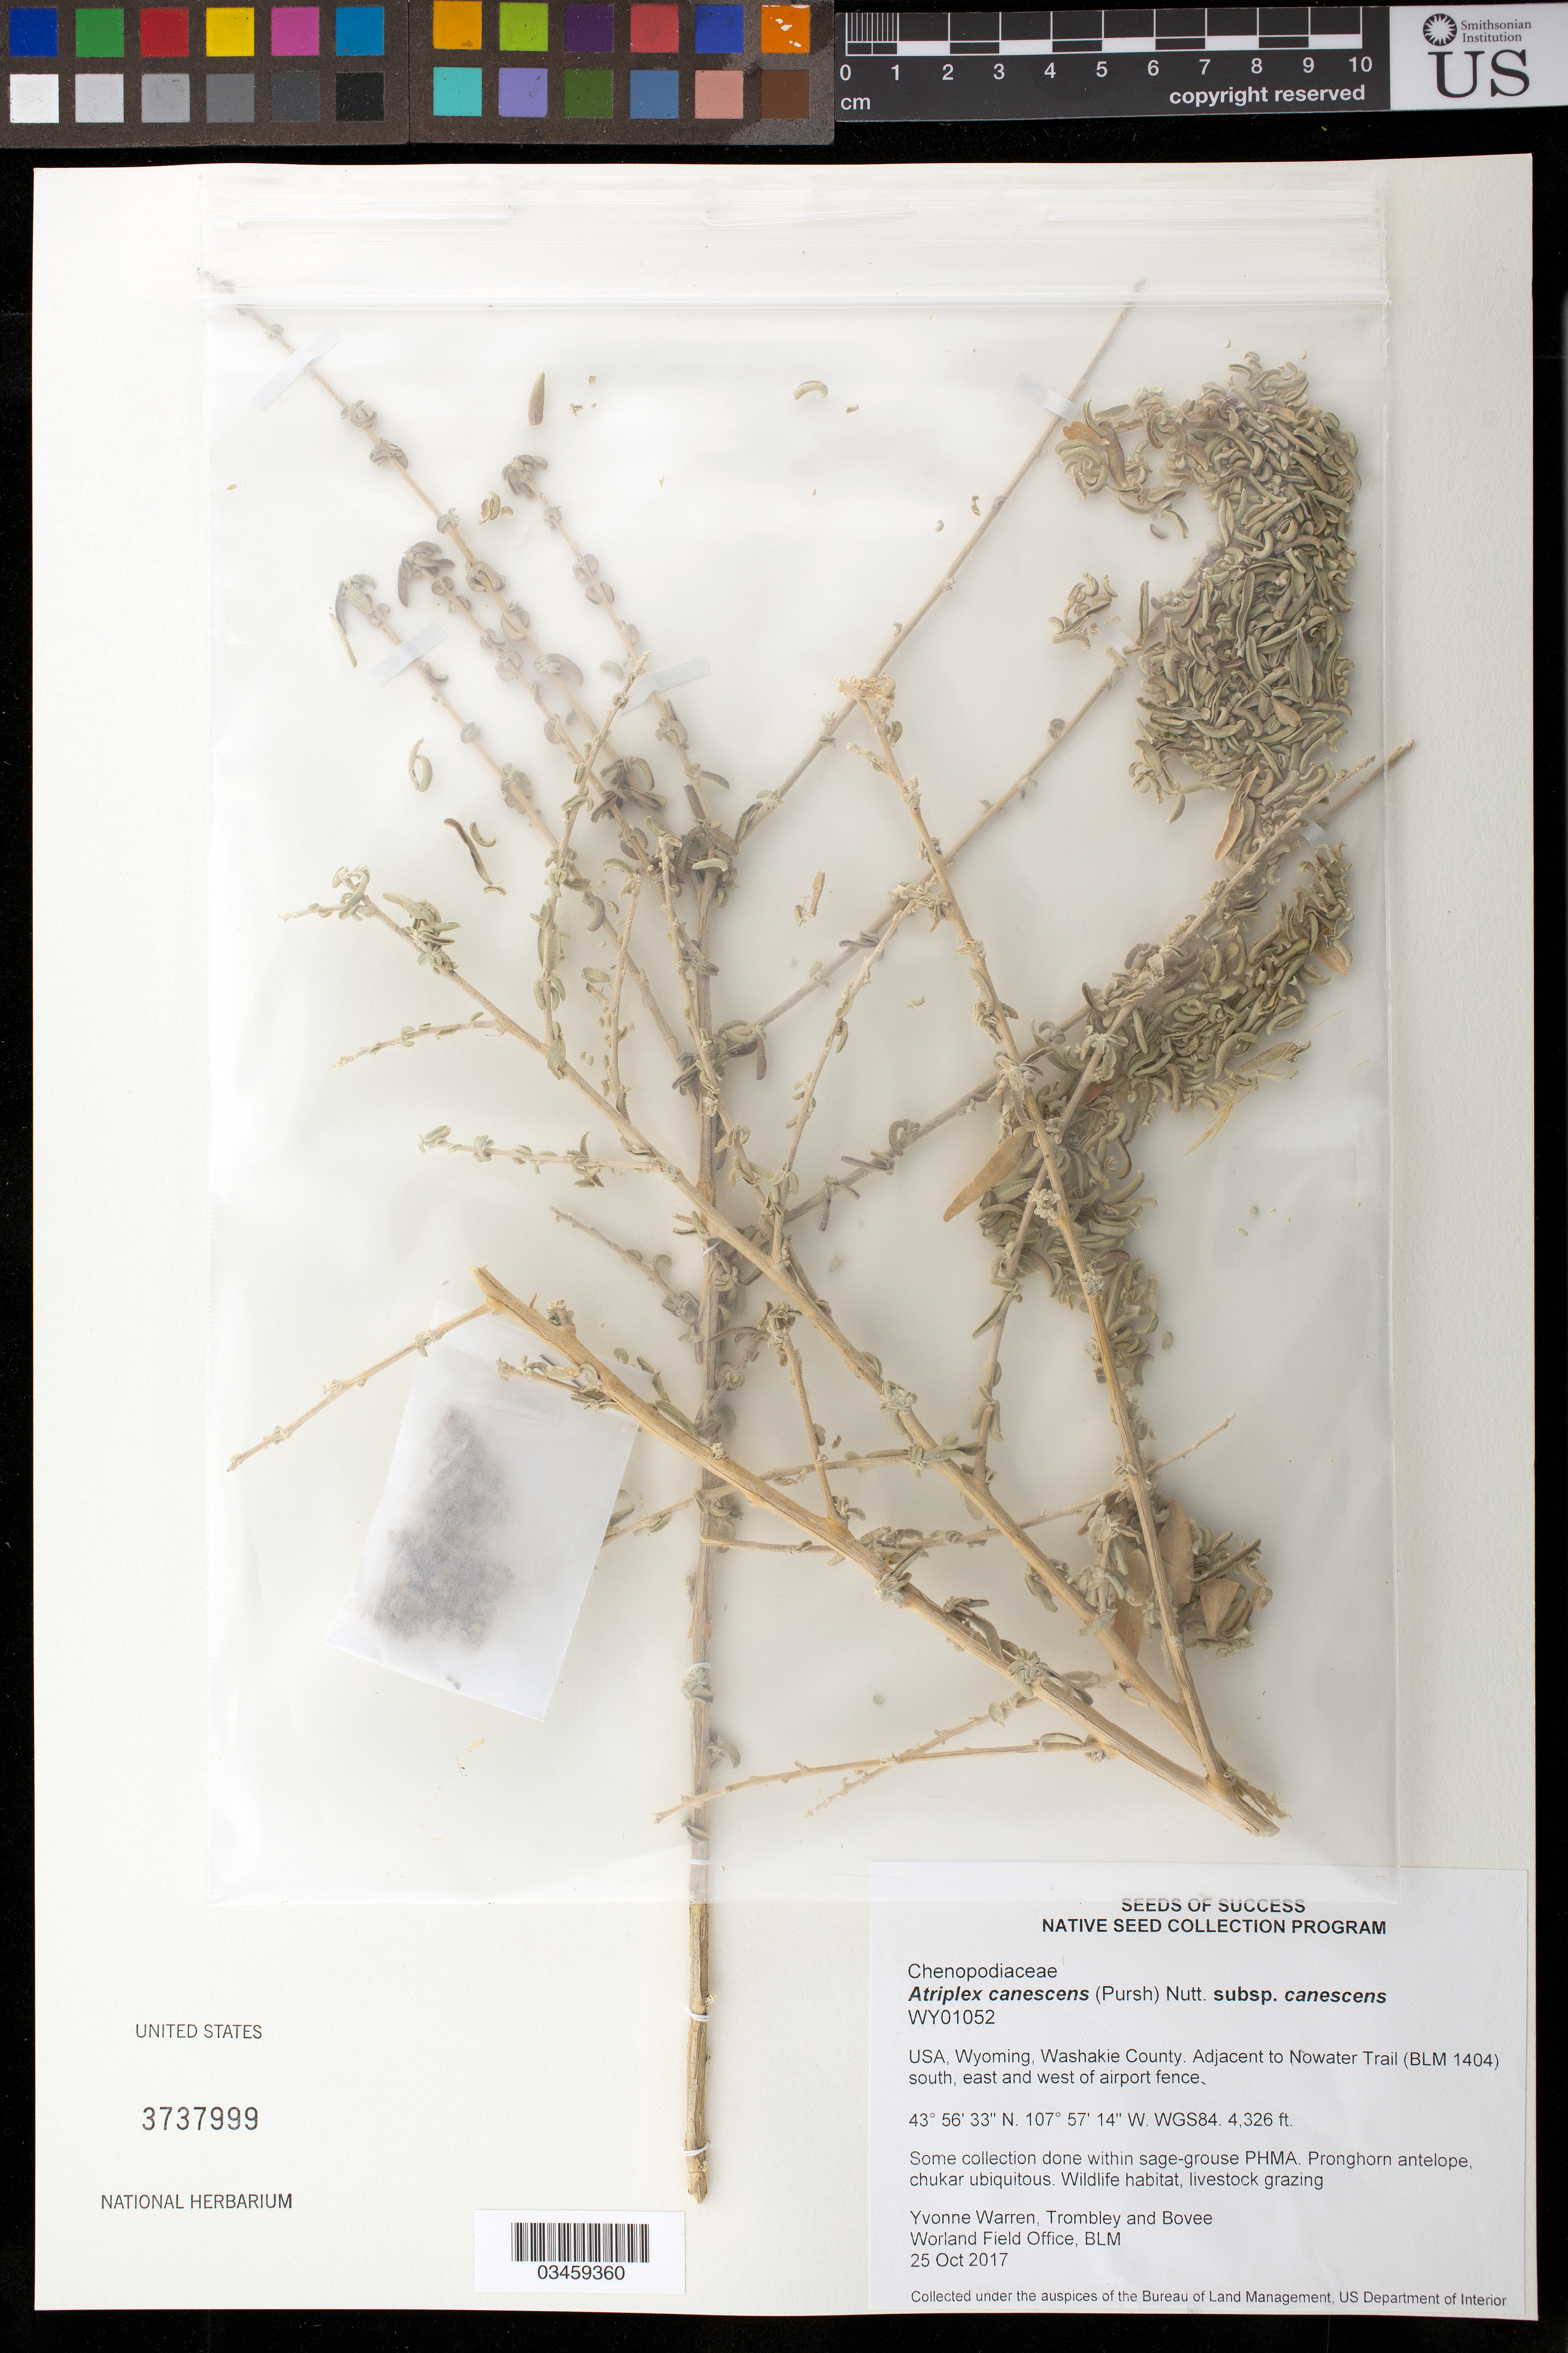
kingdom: Plantae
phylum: Tracheophyta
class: Magnoliopsida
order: Caryophyllales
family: Amaranthaceae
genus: Atriplex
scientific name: Atriplex canescens subsp. canescens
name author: (Pursh) Nutt.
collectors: Y. Warren, -. Trombley & -. Bovee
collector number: WY010-52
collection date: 2017-10-25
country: United States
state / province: Wyoming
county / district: Washakie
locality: Adjacent to Nowater Trail (BLM 1404) south, east and west of airport fence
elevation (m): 1319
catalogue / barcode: US 3737999